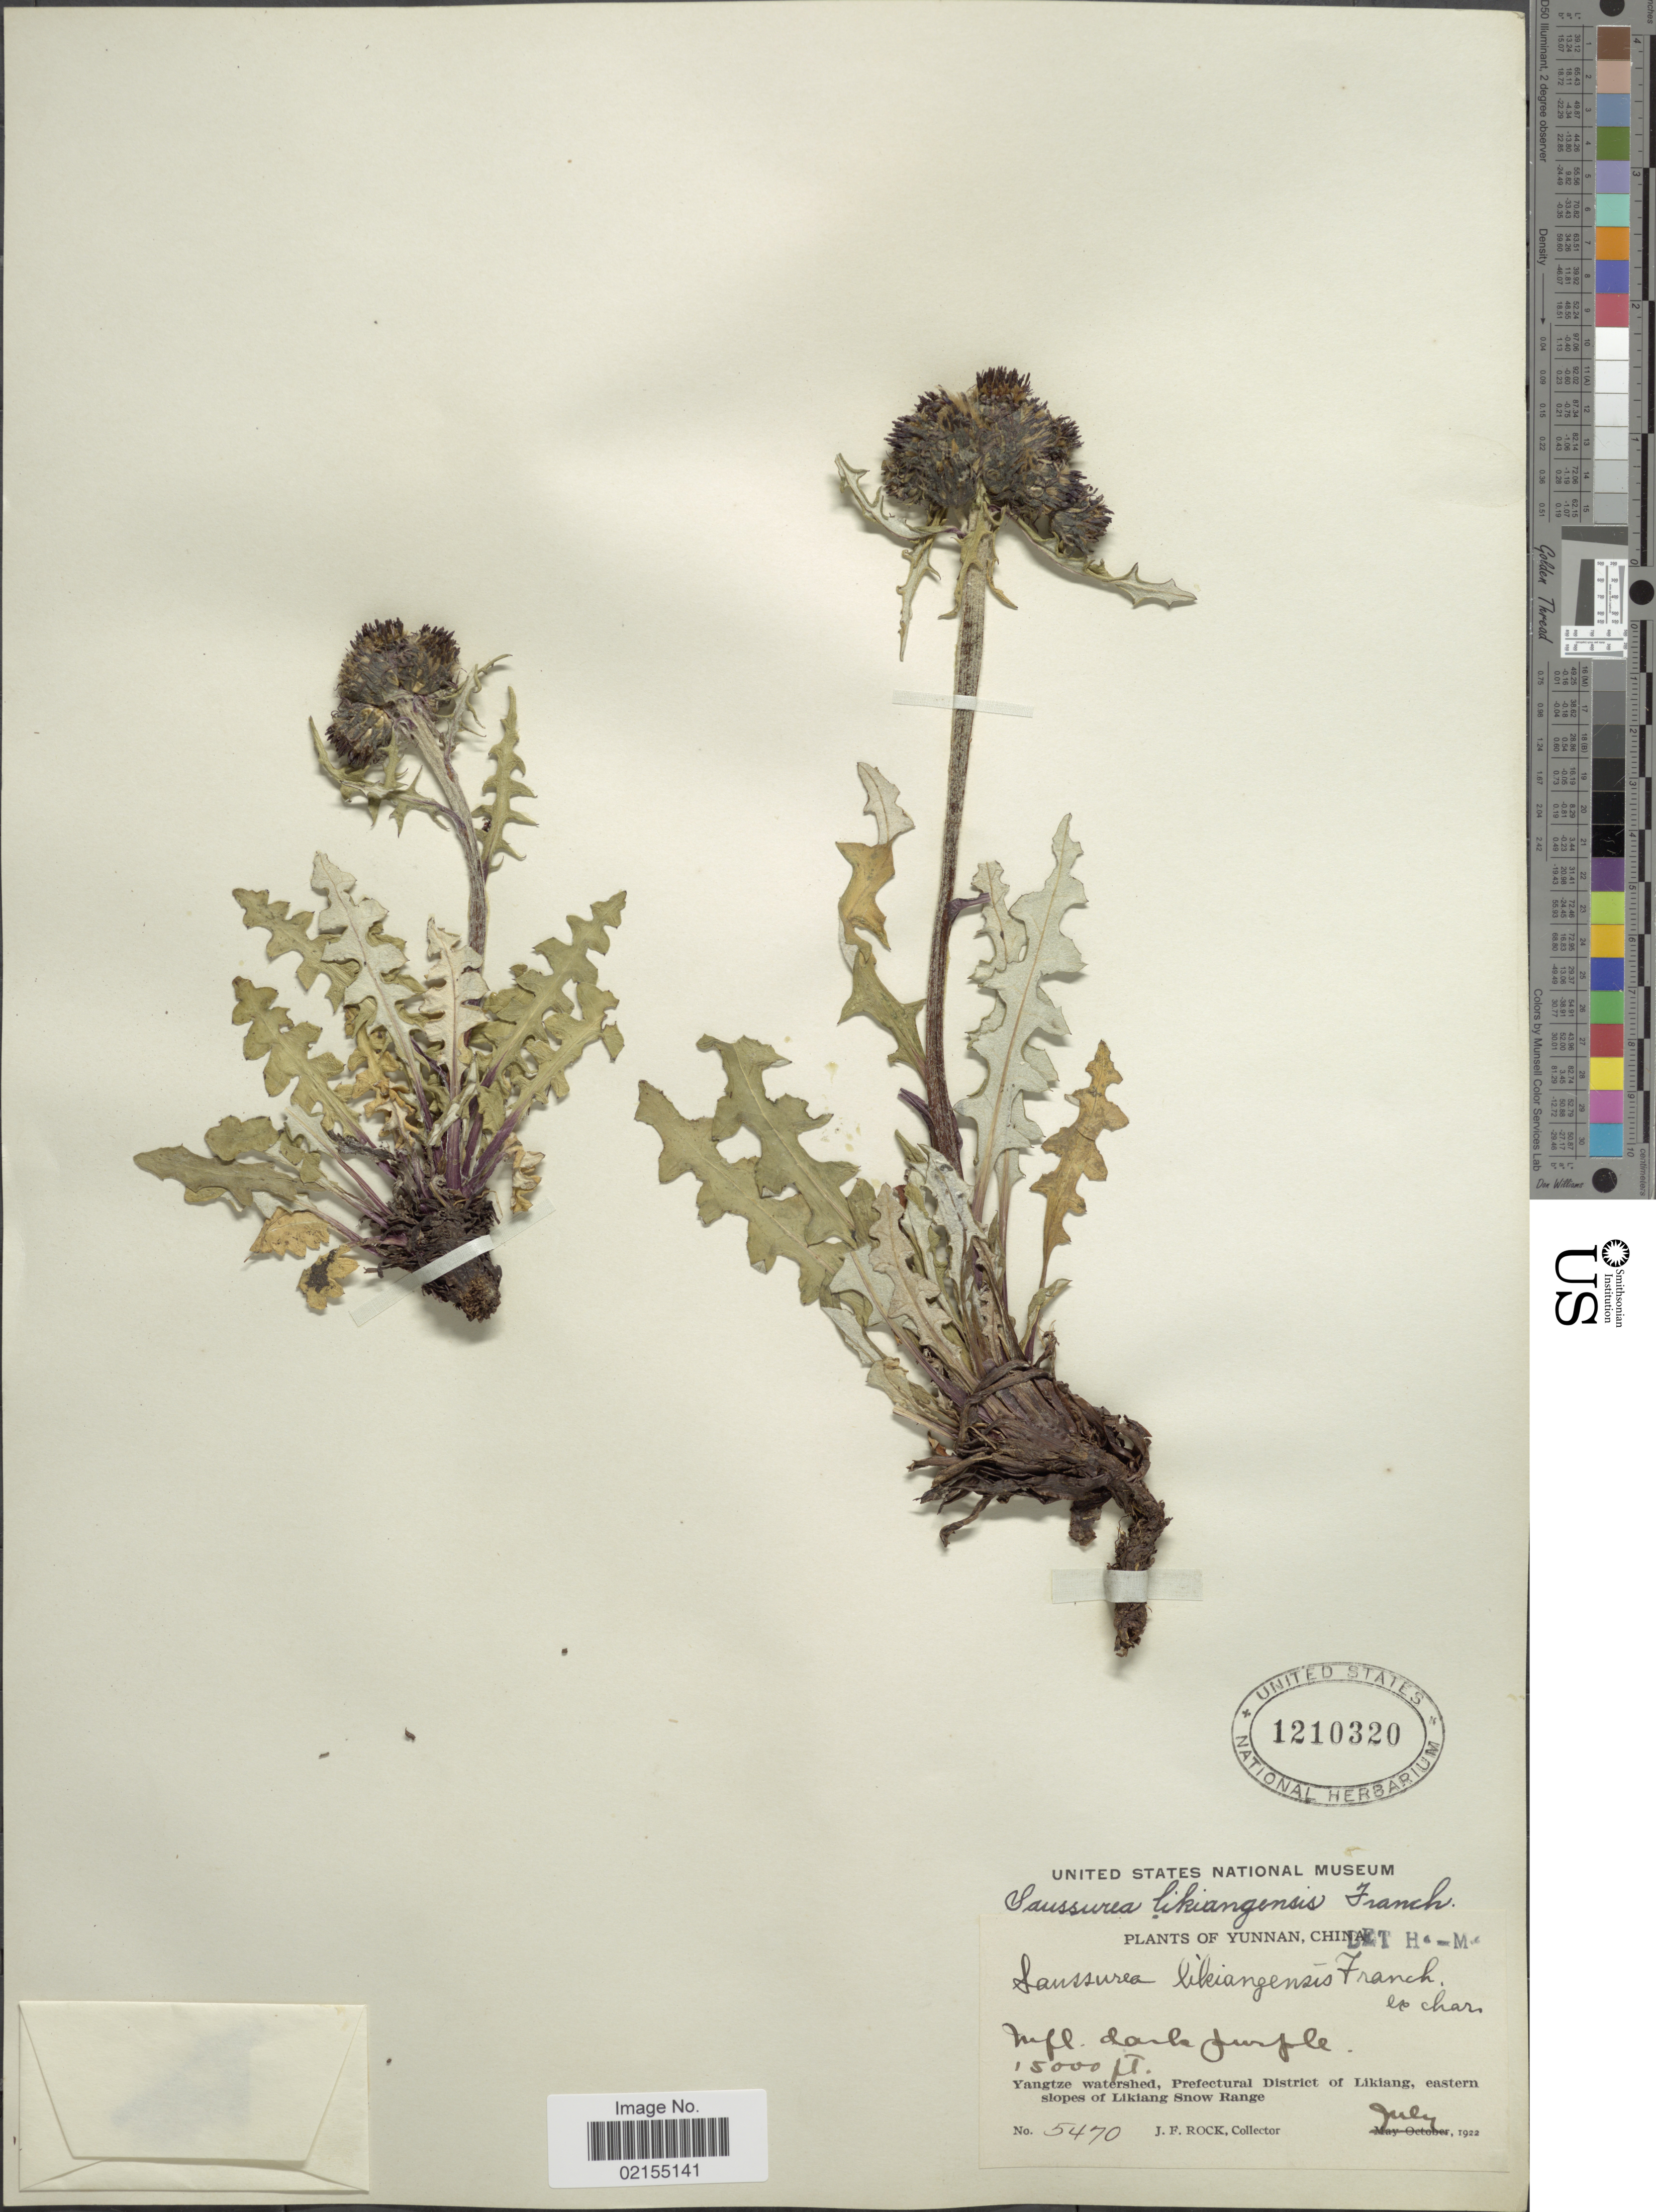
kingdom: Plantae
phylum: Tracheophyta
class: Magnoliopsida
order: Asterales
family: Asteraceae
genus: Saussurea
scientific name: Saussurea likiangensis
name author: Franch.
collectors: J. Rock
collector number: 5470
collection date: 1922-07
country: China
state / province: Yunnan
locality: Yunnan, China, Yangtze watershed, Prefectural District of Likiang, eastern slopes of Likiang Snow Range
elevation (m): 4572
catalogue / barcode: US 1210320